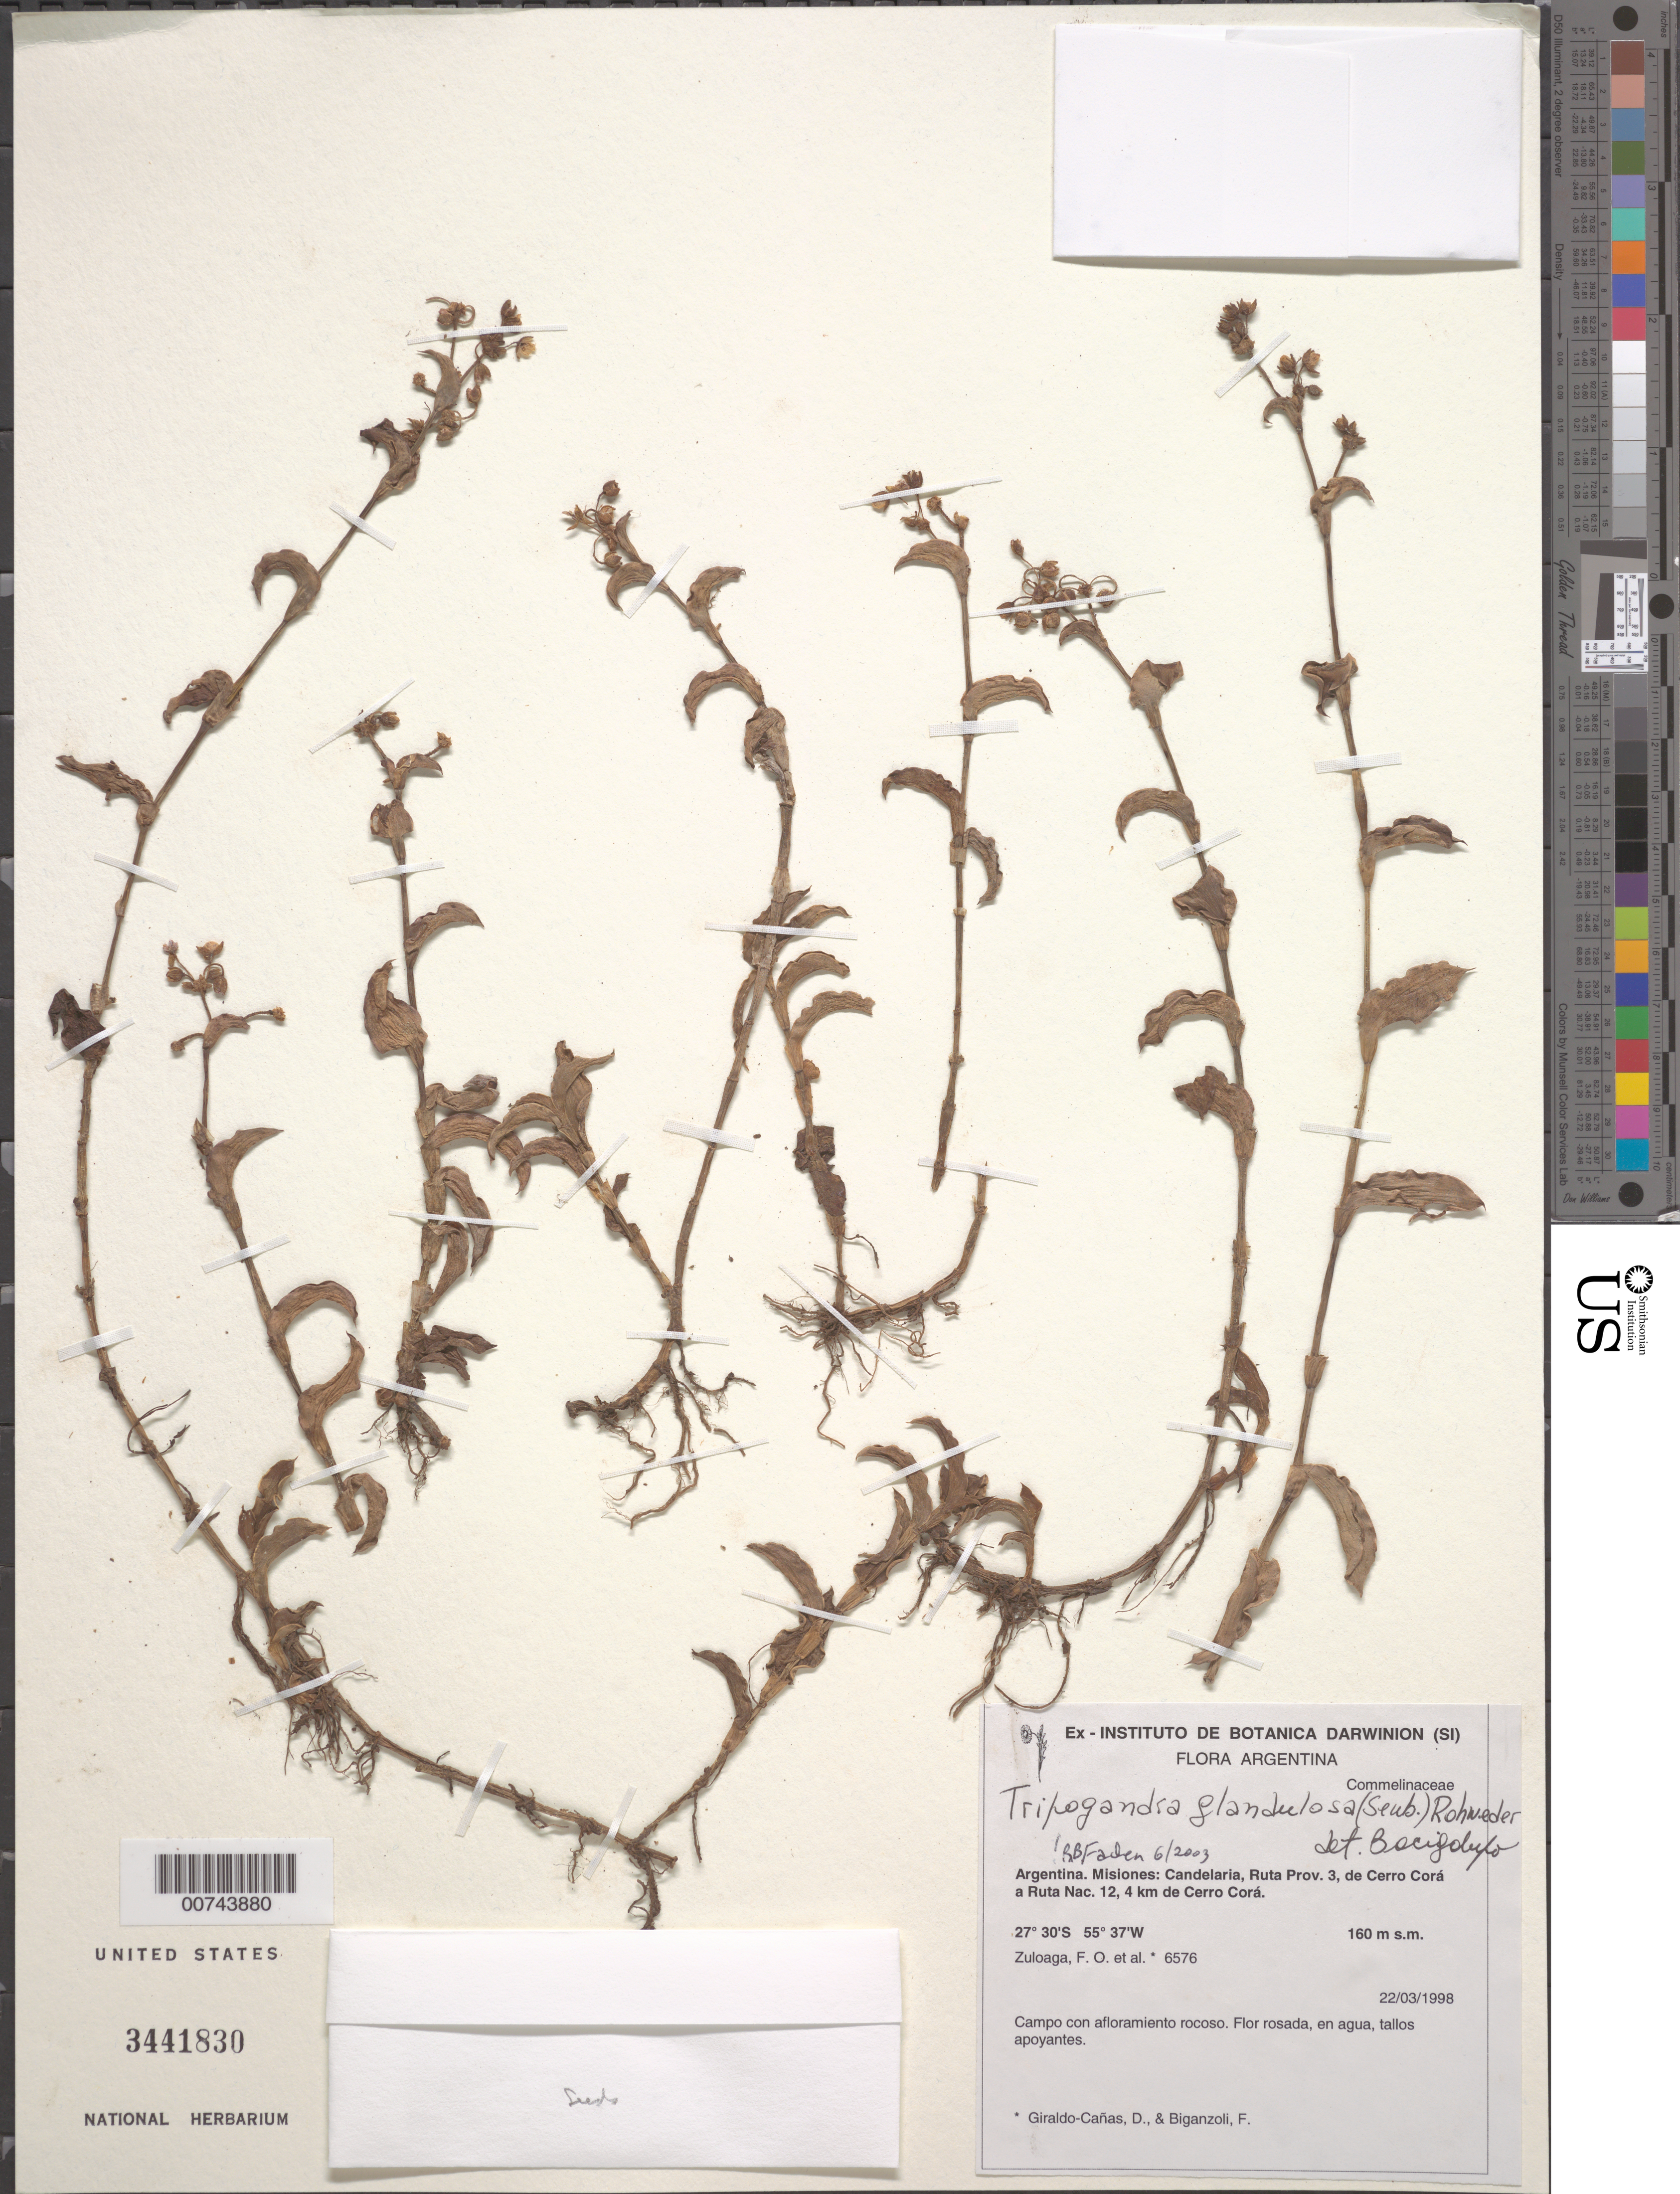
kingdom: Plantae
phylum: Tracheophyta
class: Liliopsida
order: Commelinales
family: Commelinaceae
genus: Tripogandra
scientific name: Tripogandra glandulosa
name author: (Seub.) Rohweder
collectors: D. Giraldo & F. Biganzoli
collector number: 6576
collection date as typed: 22 Mar 1998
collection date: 1998-03-22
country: Argentina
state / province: Misiones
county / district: Candelaria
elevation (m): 160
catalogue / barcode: US 3441830